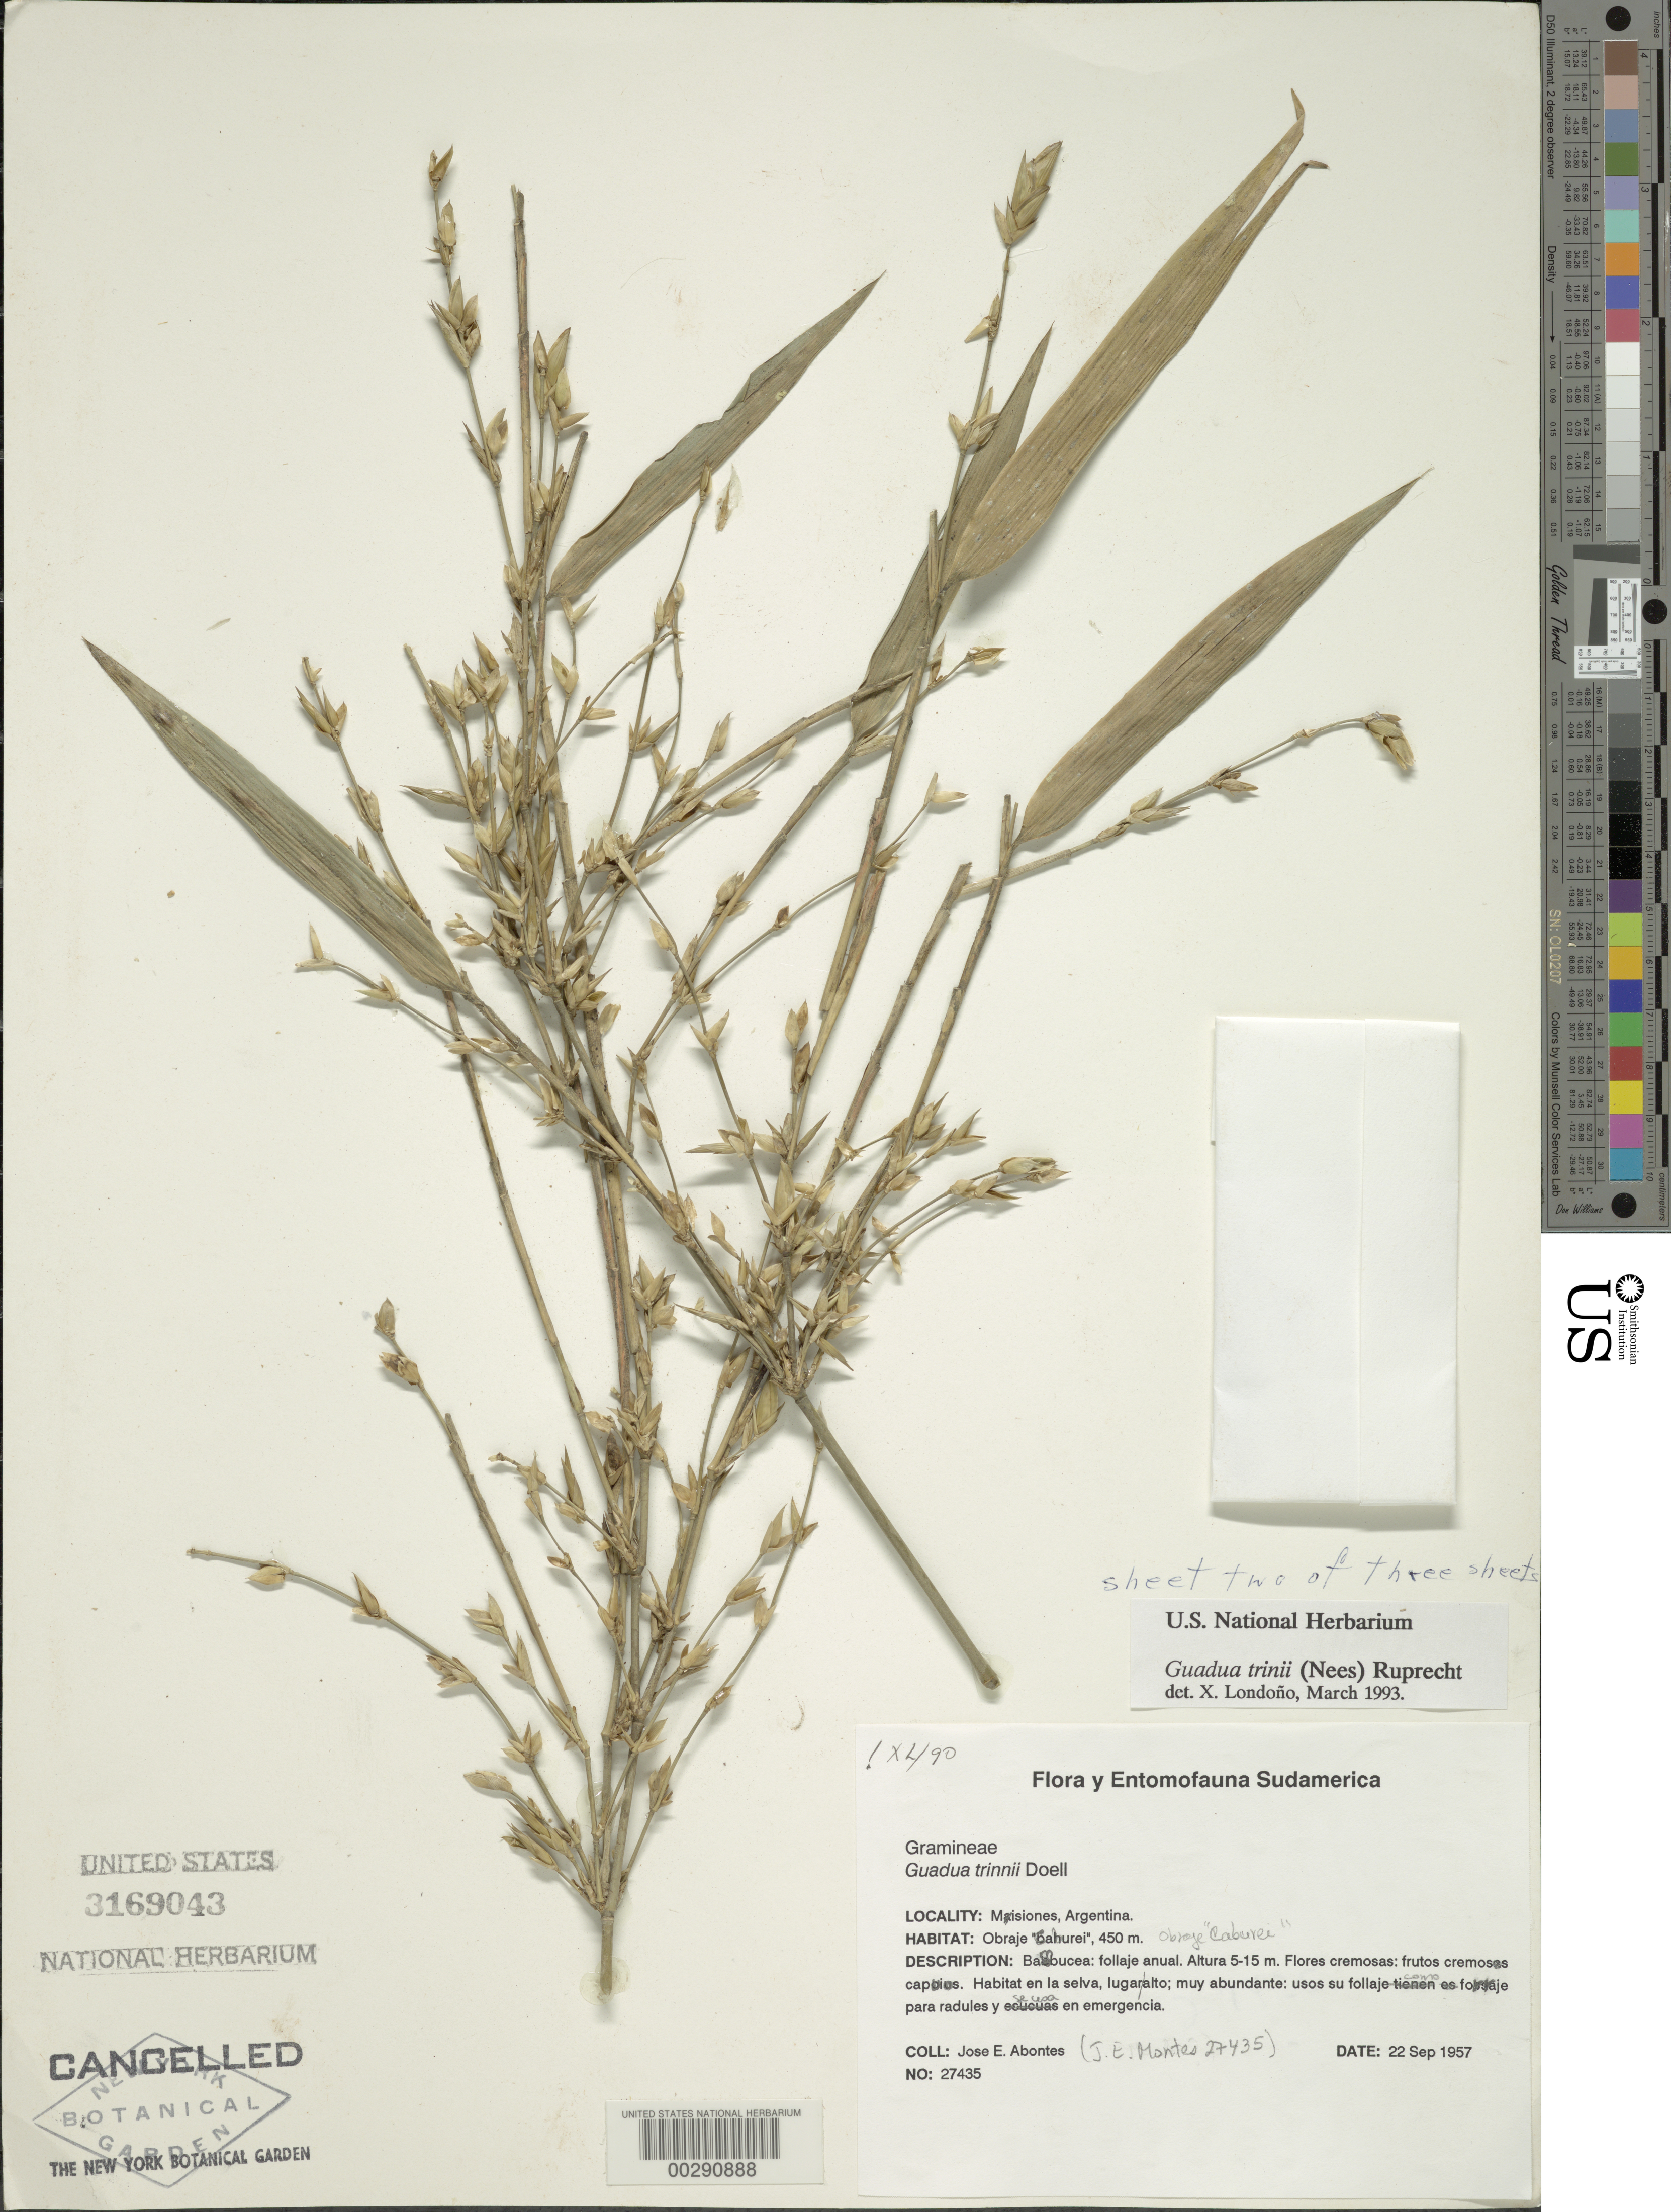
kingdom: Plantae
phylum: Tracheophyta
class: Liliopsida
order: Poales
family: Poaceae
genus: Guadua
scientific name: Guadua trinii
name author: (Nees) Nees ex Rupr.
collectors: J. E. Abontes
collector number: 27435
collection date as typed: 22 Sep 1957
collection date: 1957-09-22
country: Argentina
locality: Maisiones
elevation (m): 450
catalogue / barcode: US 3169043